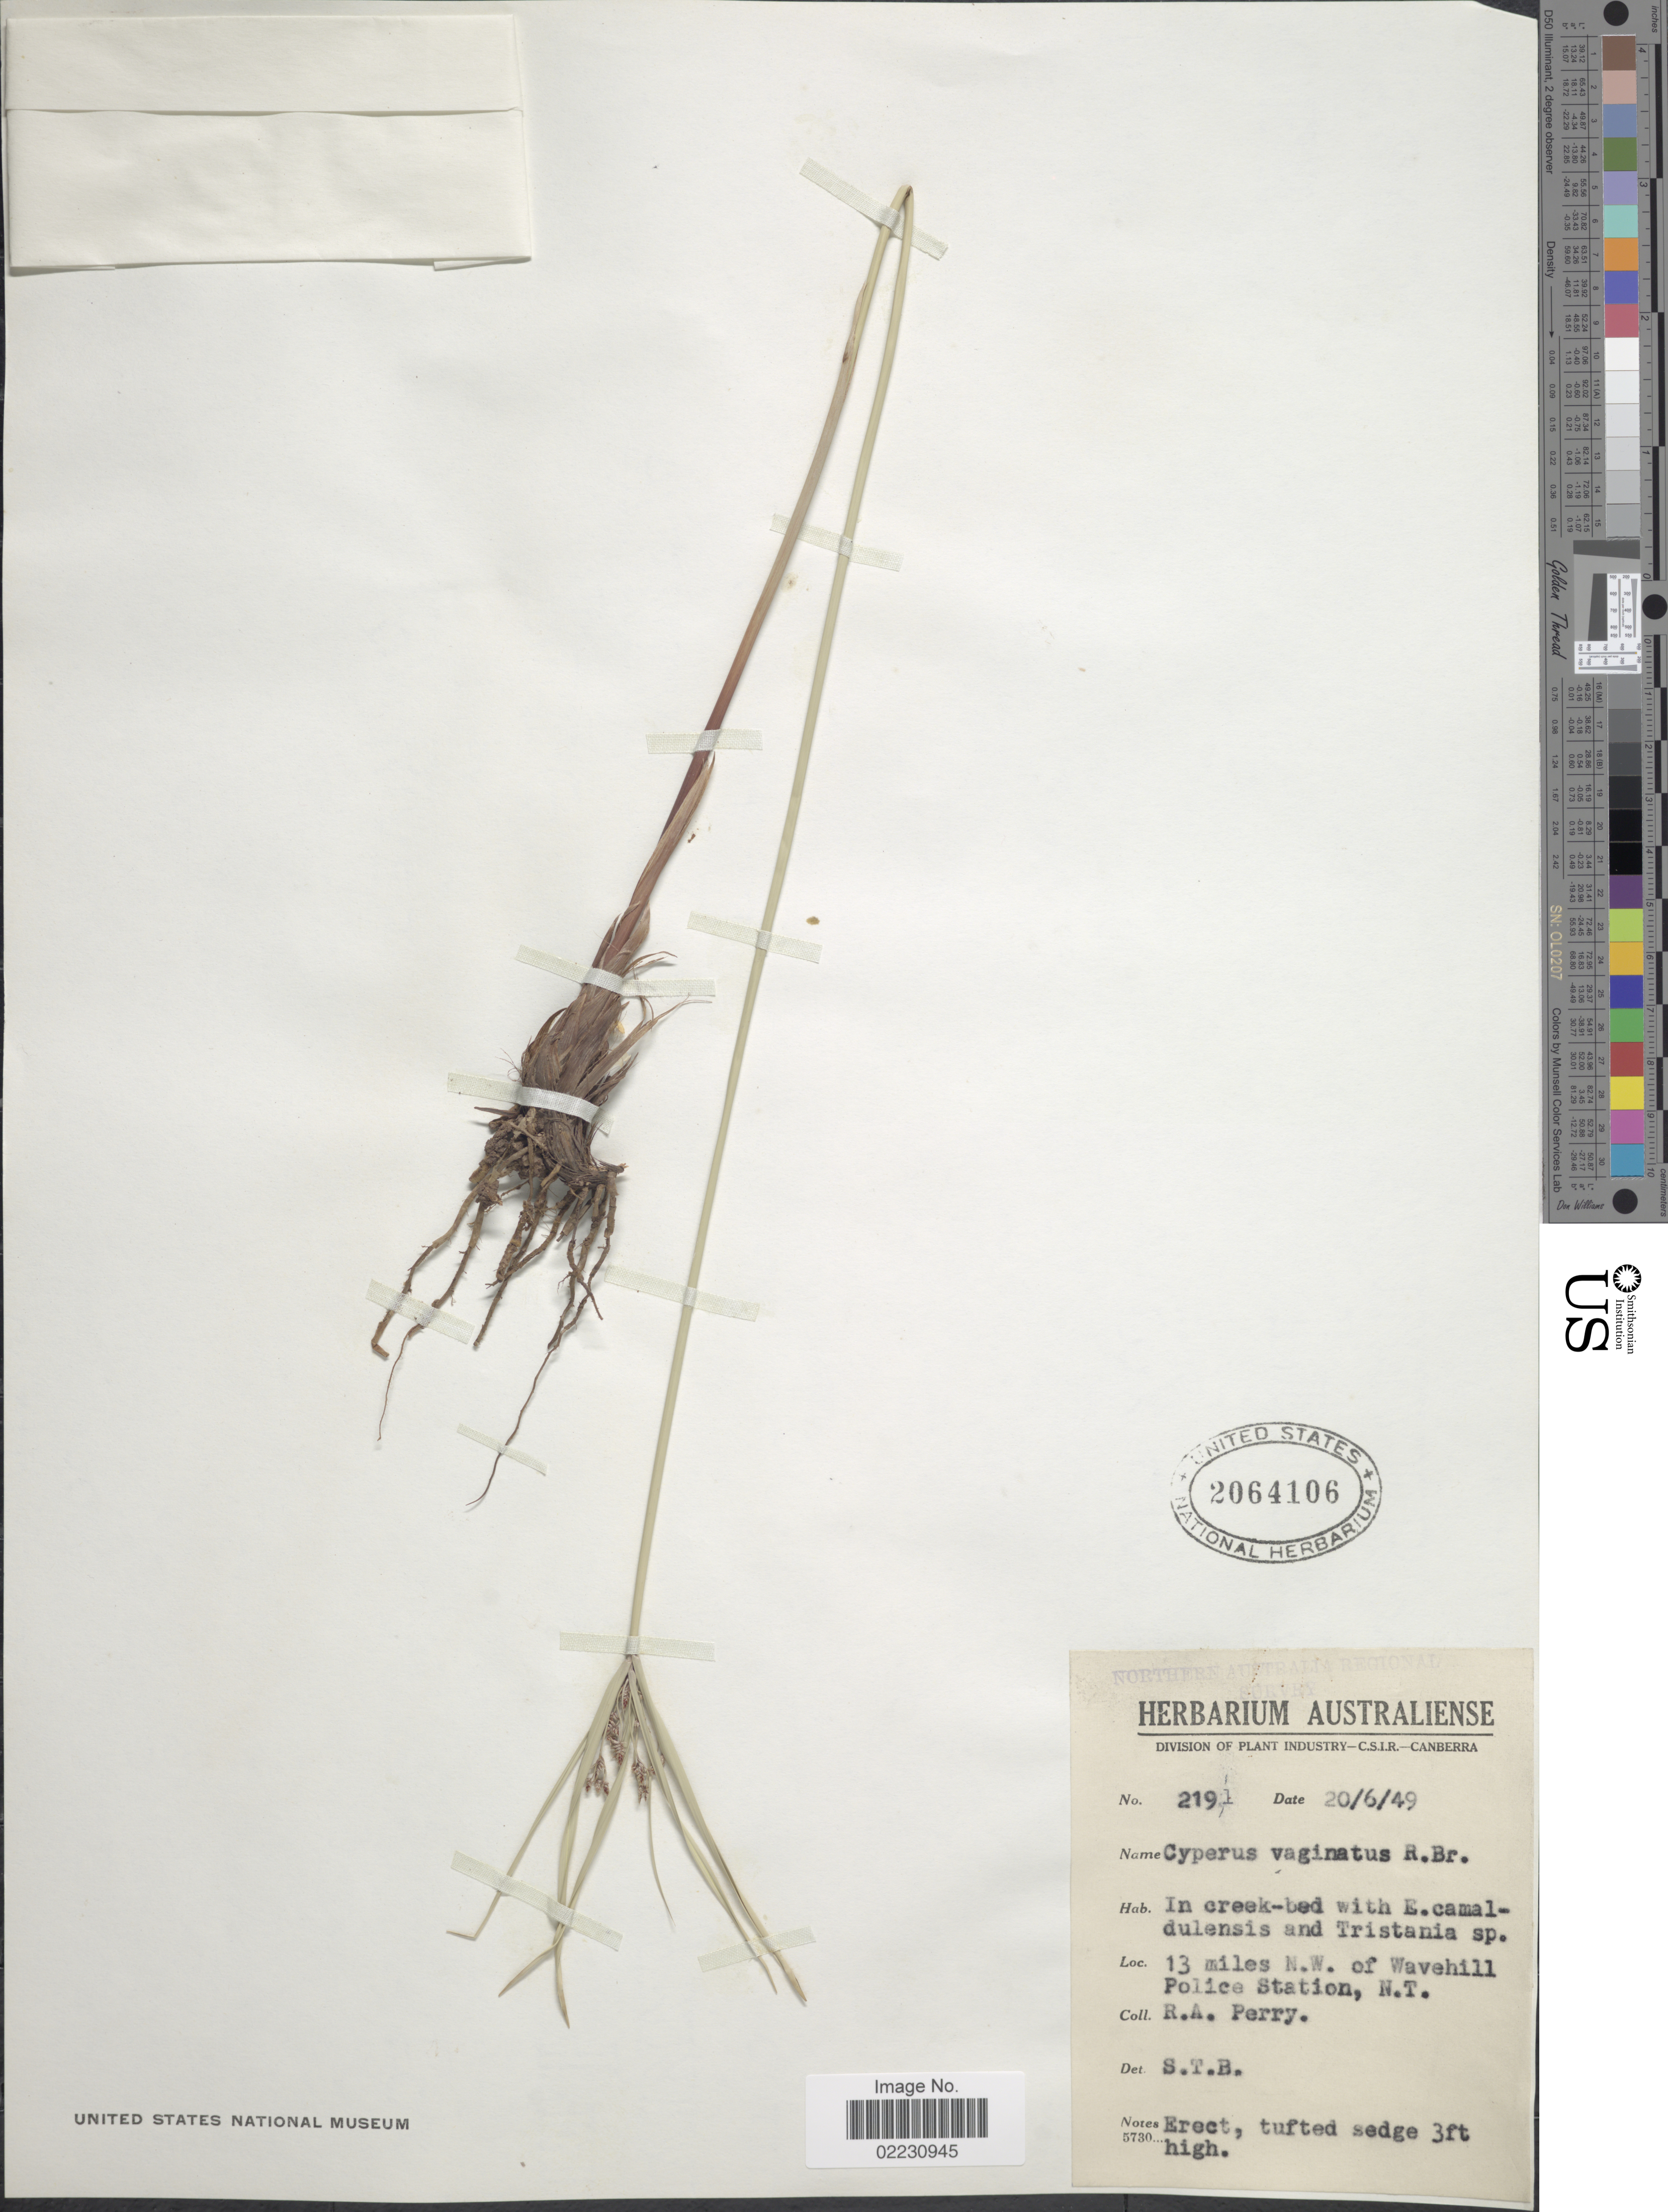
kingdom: Plantae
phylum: Tracheophyta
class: Liliopsida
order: Poales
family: Cyperaceae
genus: Cyperus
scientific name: Cyperus vaginatus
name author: R. Br.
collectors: Perry, R. A.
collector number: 2191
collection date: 1949-06-20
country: Australia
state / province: Northern Territory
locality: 13 miles N.W. of Wavehill Police Station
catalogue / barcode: US 2064106